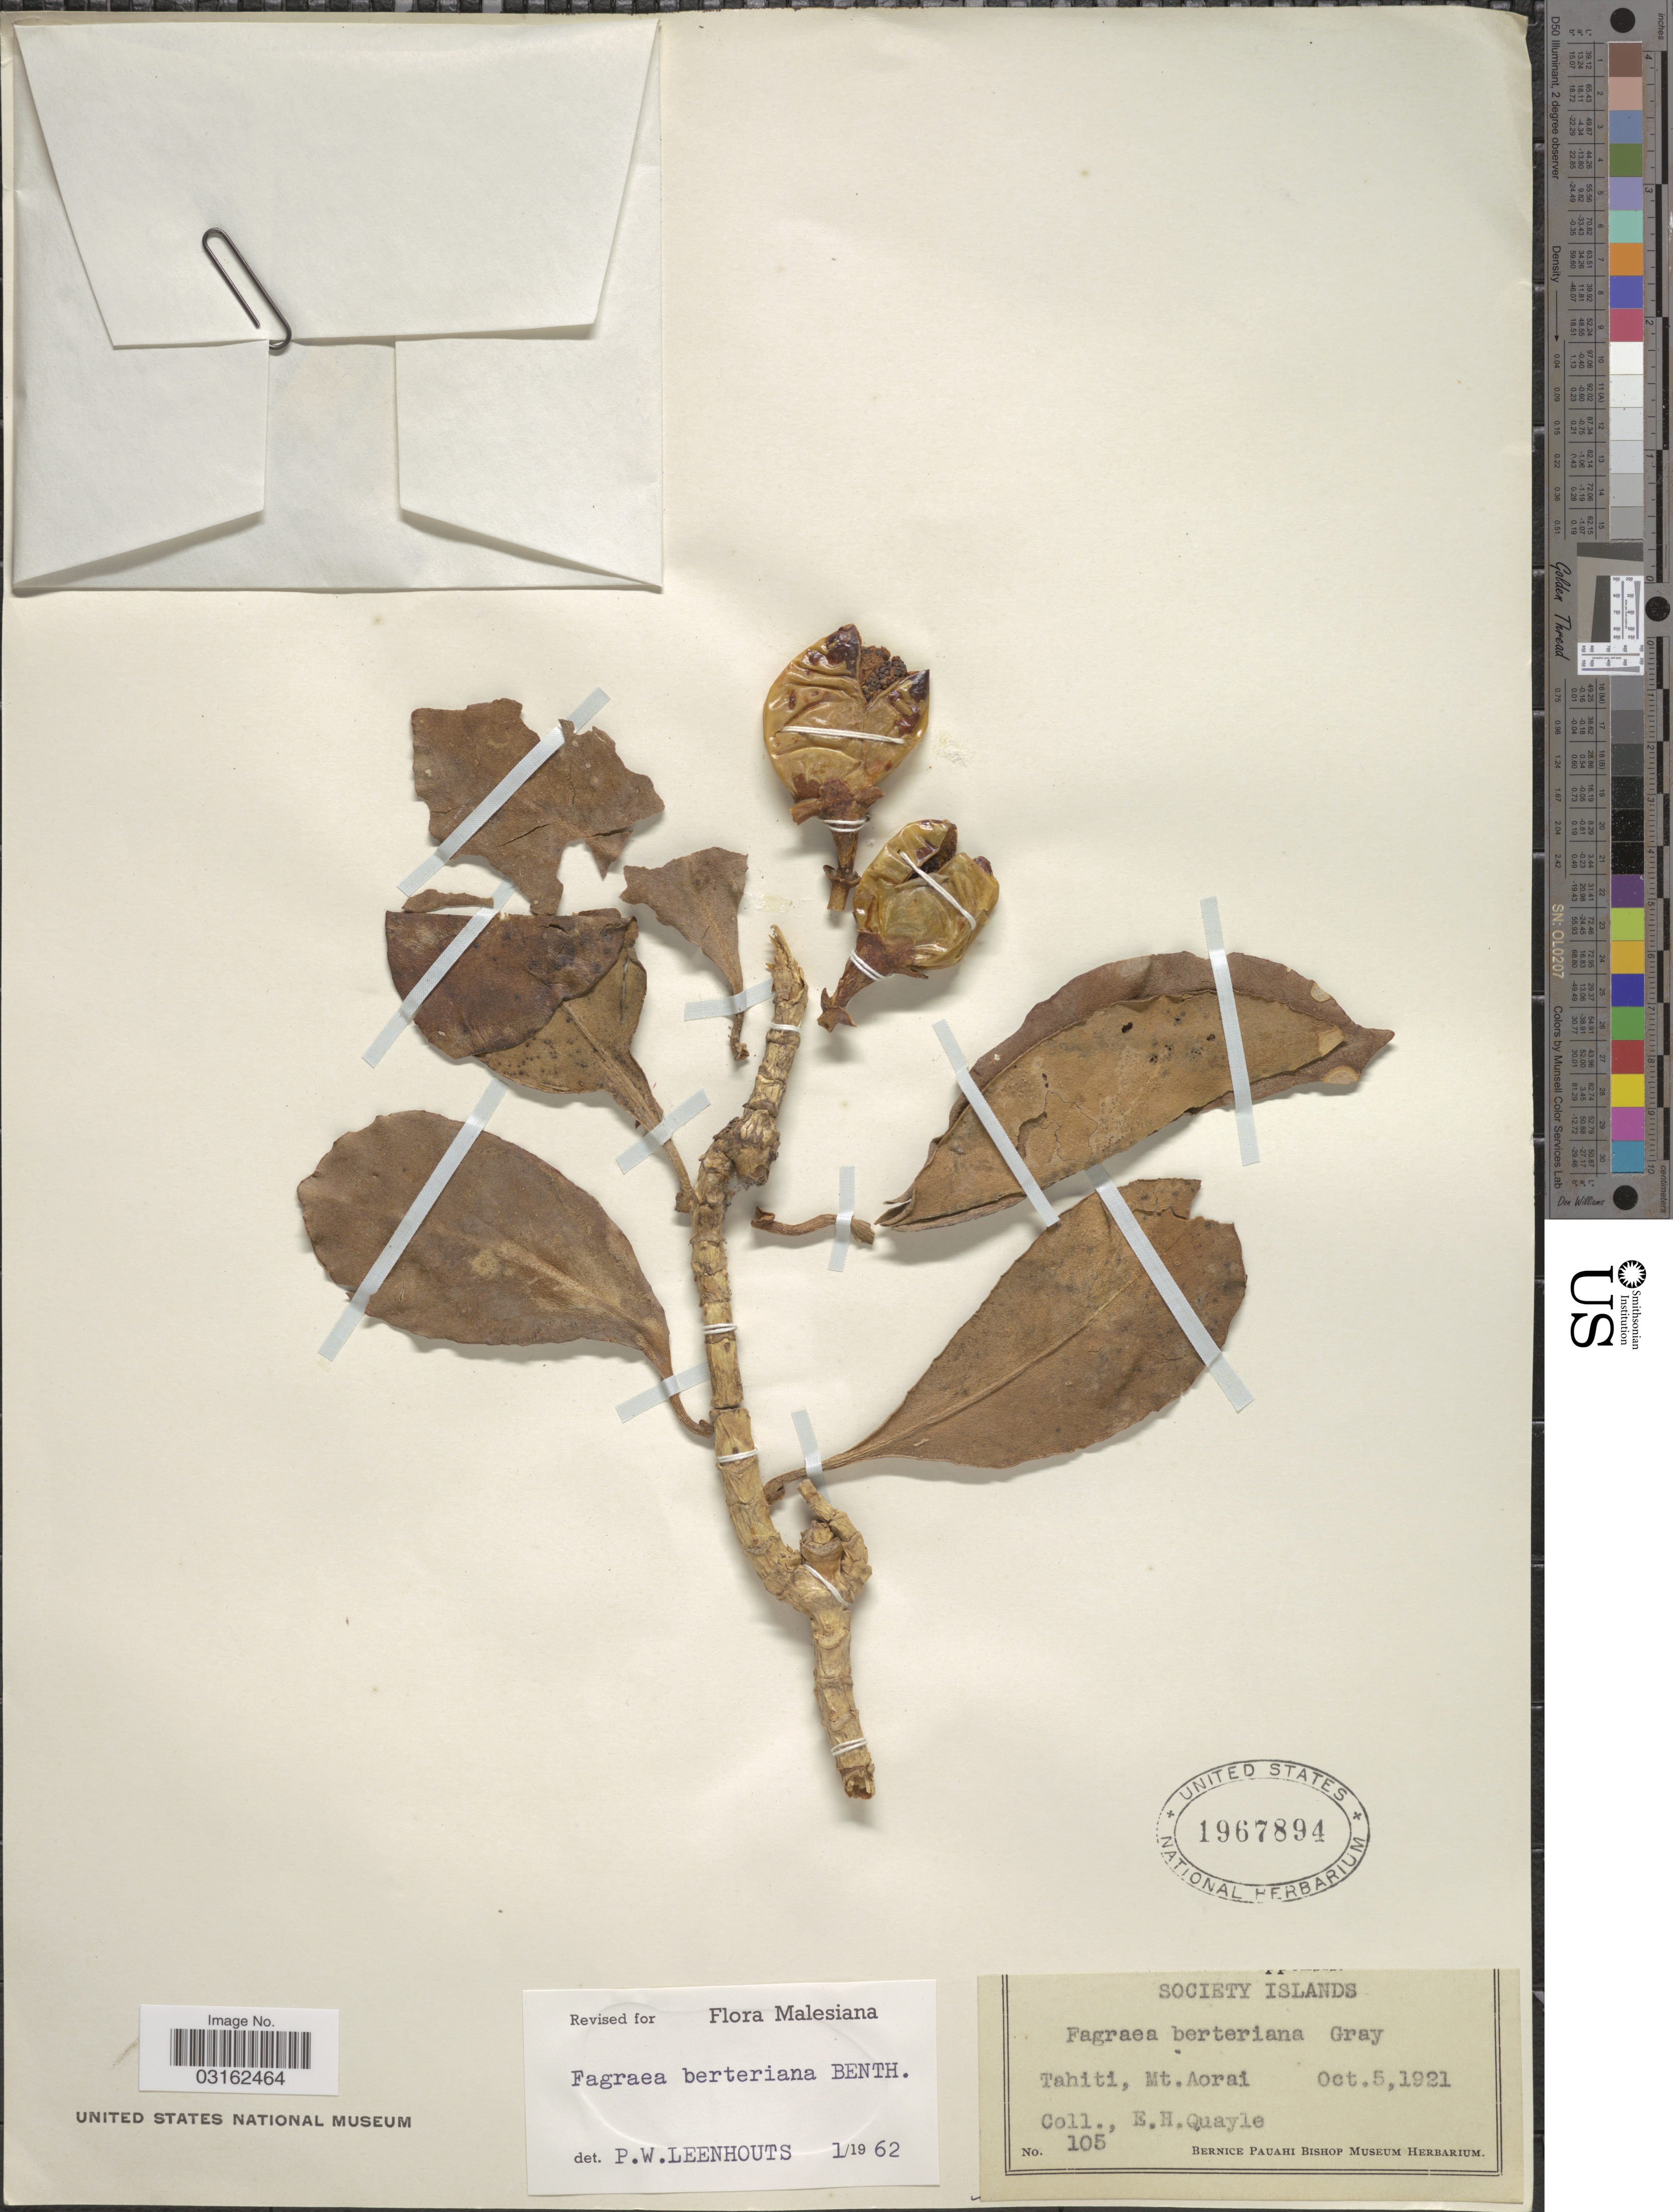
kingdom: Plantae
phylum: Tracheophyta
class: Magnoliopsida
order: Gentianales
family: Gentianaceae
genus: Fagraea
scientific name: Fagraea berteroana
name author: A. Gray ex Benth.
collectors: E. Quayle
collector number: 105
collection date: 1921-10-05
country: French Polynesia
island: Tahiti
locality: Society Islands. Tahiti, Mt. Aorai.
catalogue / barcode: US 1967894